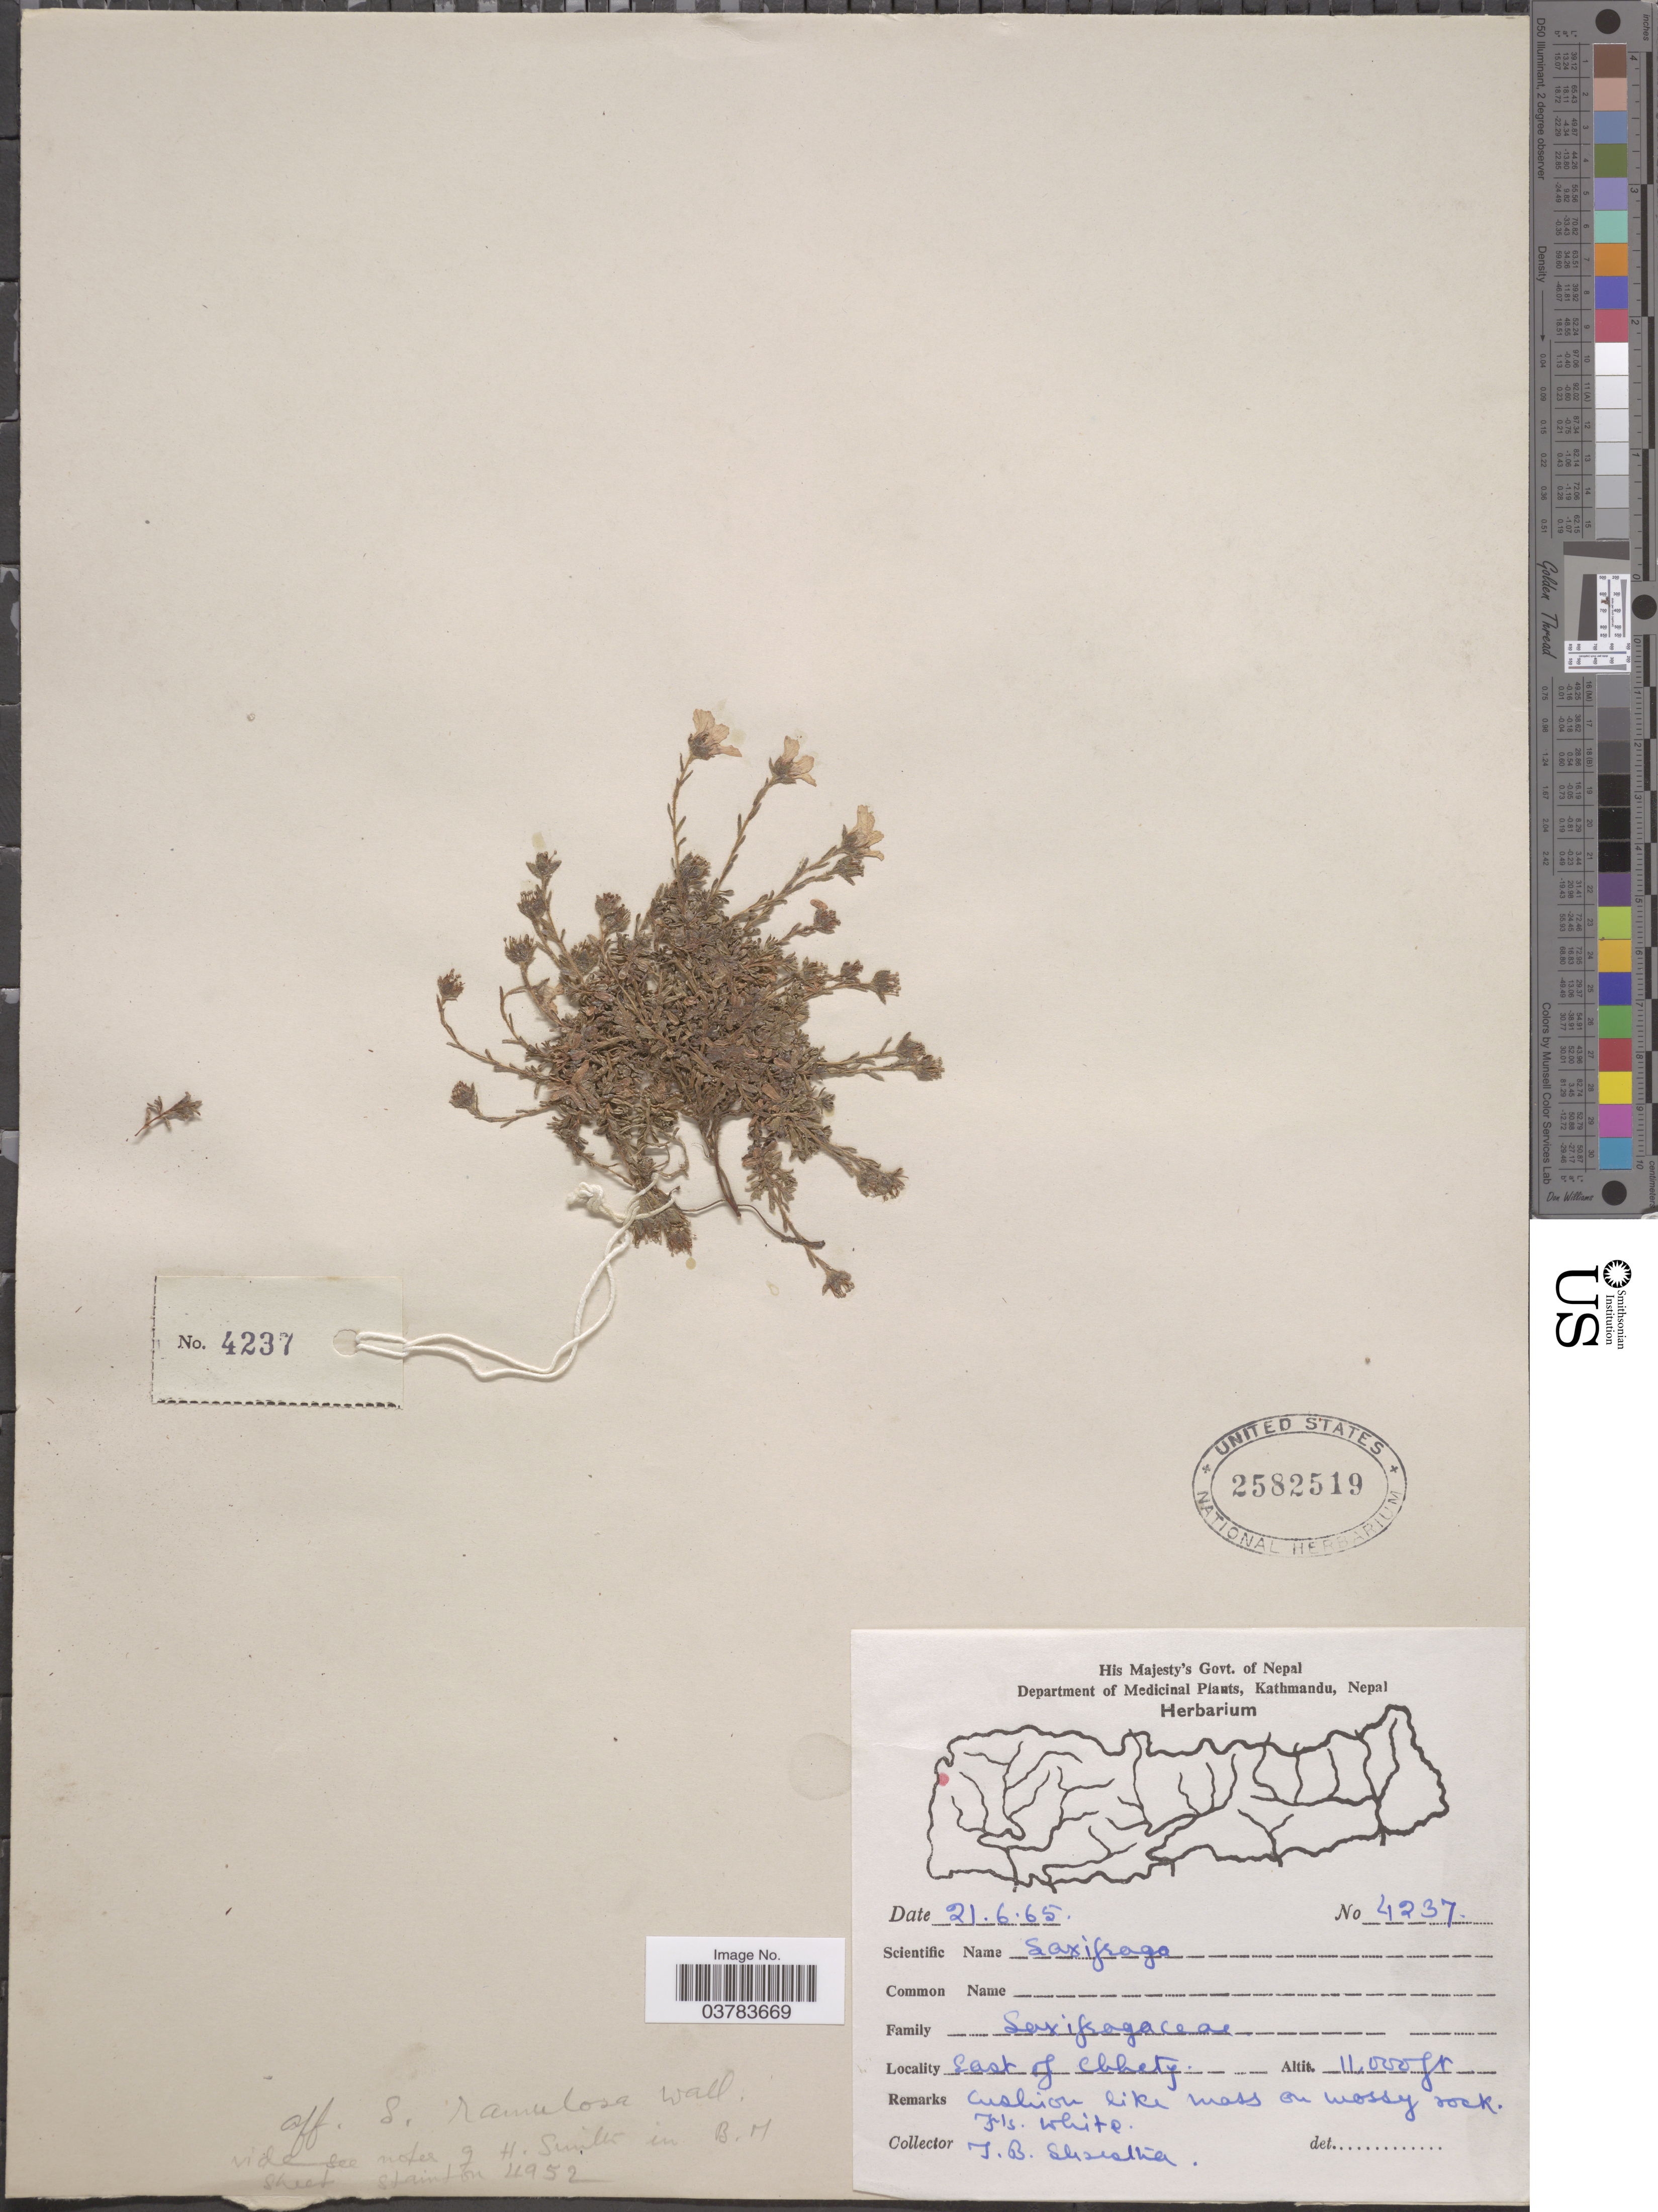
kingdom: Plantae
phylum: Tracheophyta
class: Magnoliopsida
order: Saxifragales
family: Saxifragaceae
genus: Saxifraga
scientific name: Saxifraga sp.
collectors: T. B. Shrestha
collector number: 4237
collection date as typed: Transcribed d/m/y: 21/6/65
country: Nepal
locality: East of Chhety.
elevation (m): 3353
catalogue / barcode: US 2582519